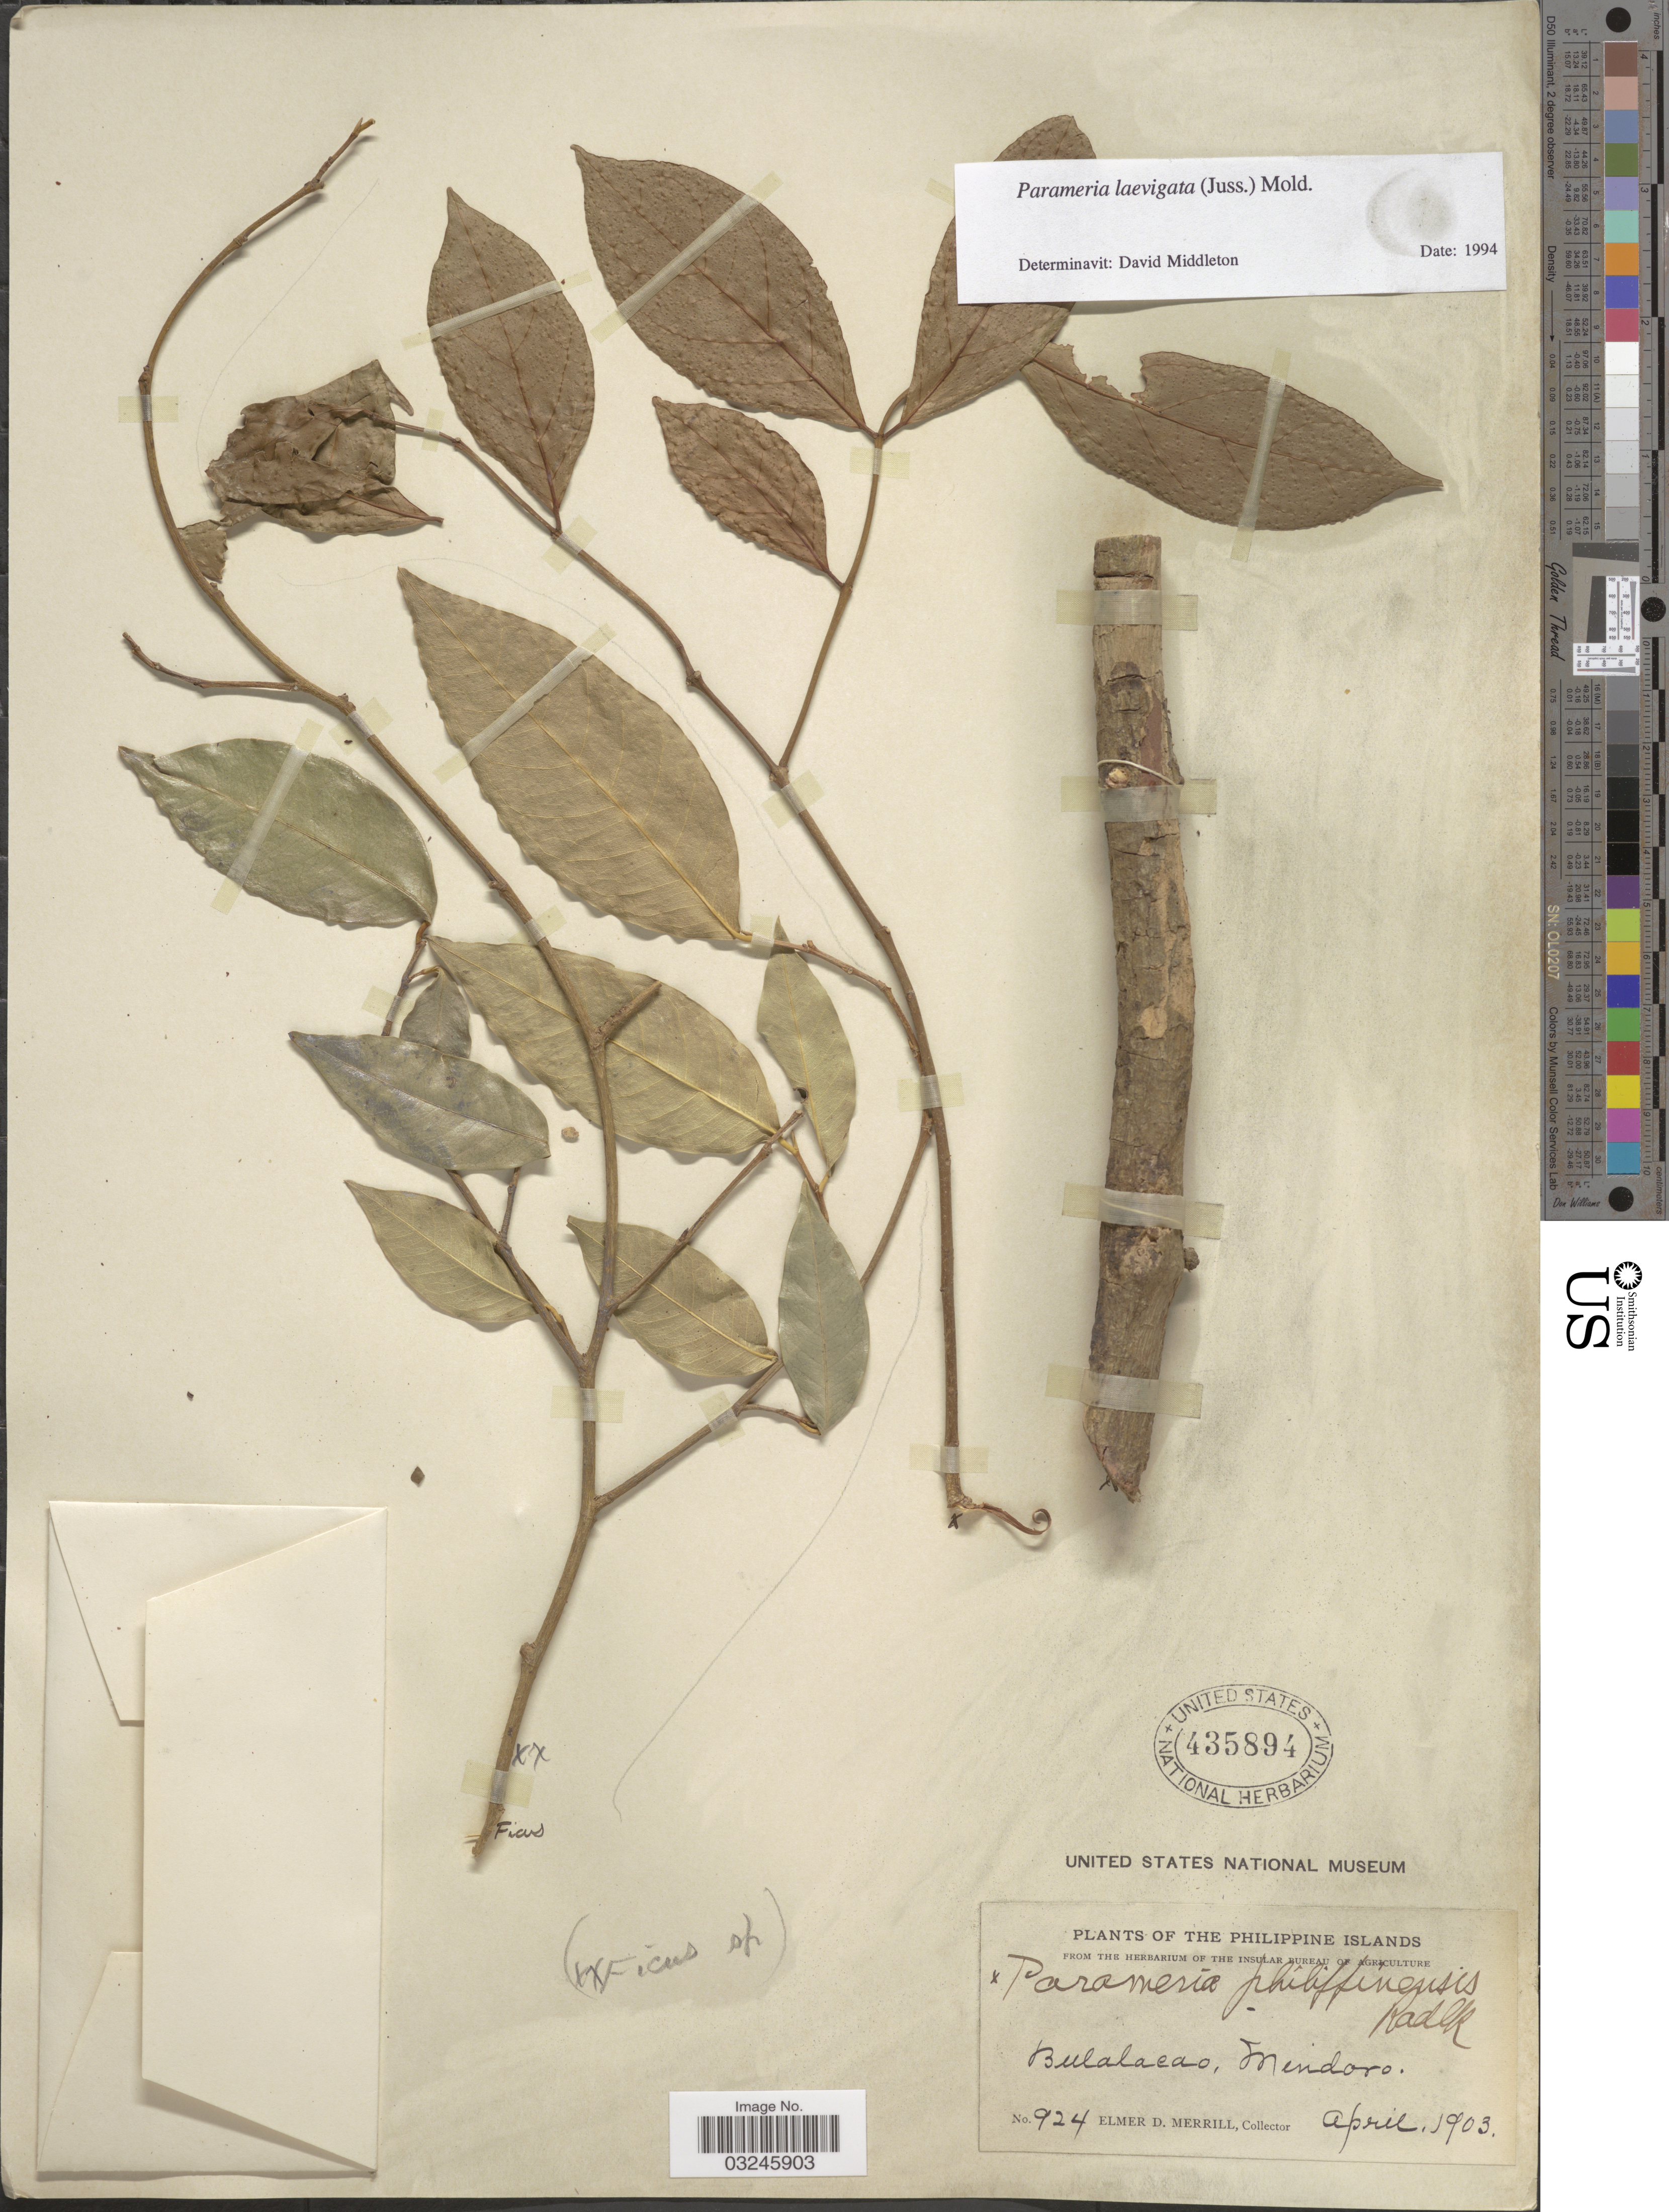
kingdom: Plantae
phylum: Tracheophyta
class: Magnoliopsida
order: Gentianales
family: Apocynaceae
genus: Parameria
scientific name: Parameria laevigata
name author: (Juss.) Moldenke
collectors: E. D. Merrill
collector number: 924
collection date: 1903-04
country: Philippines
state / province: Mimaropa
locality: Bulalacao, Mindoro.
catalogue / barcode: US 435894